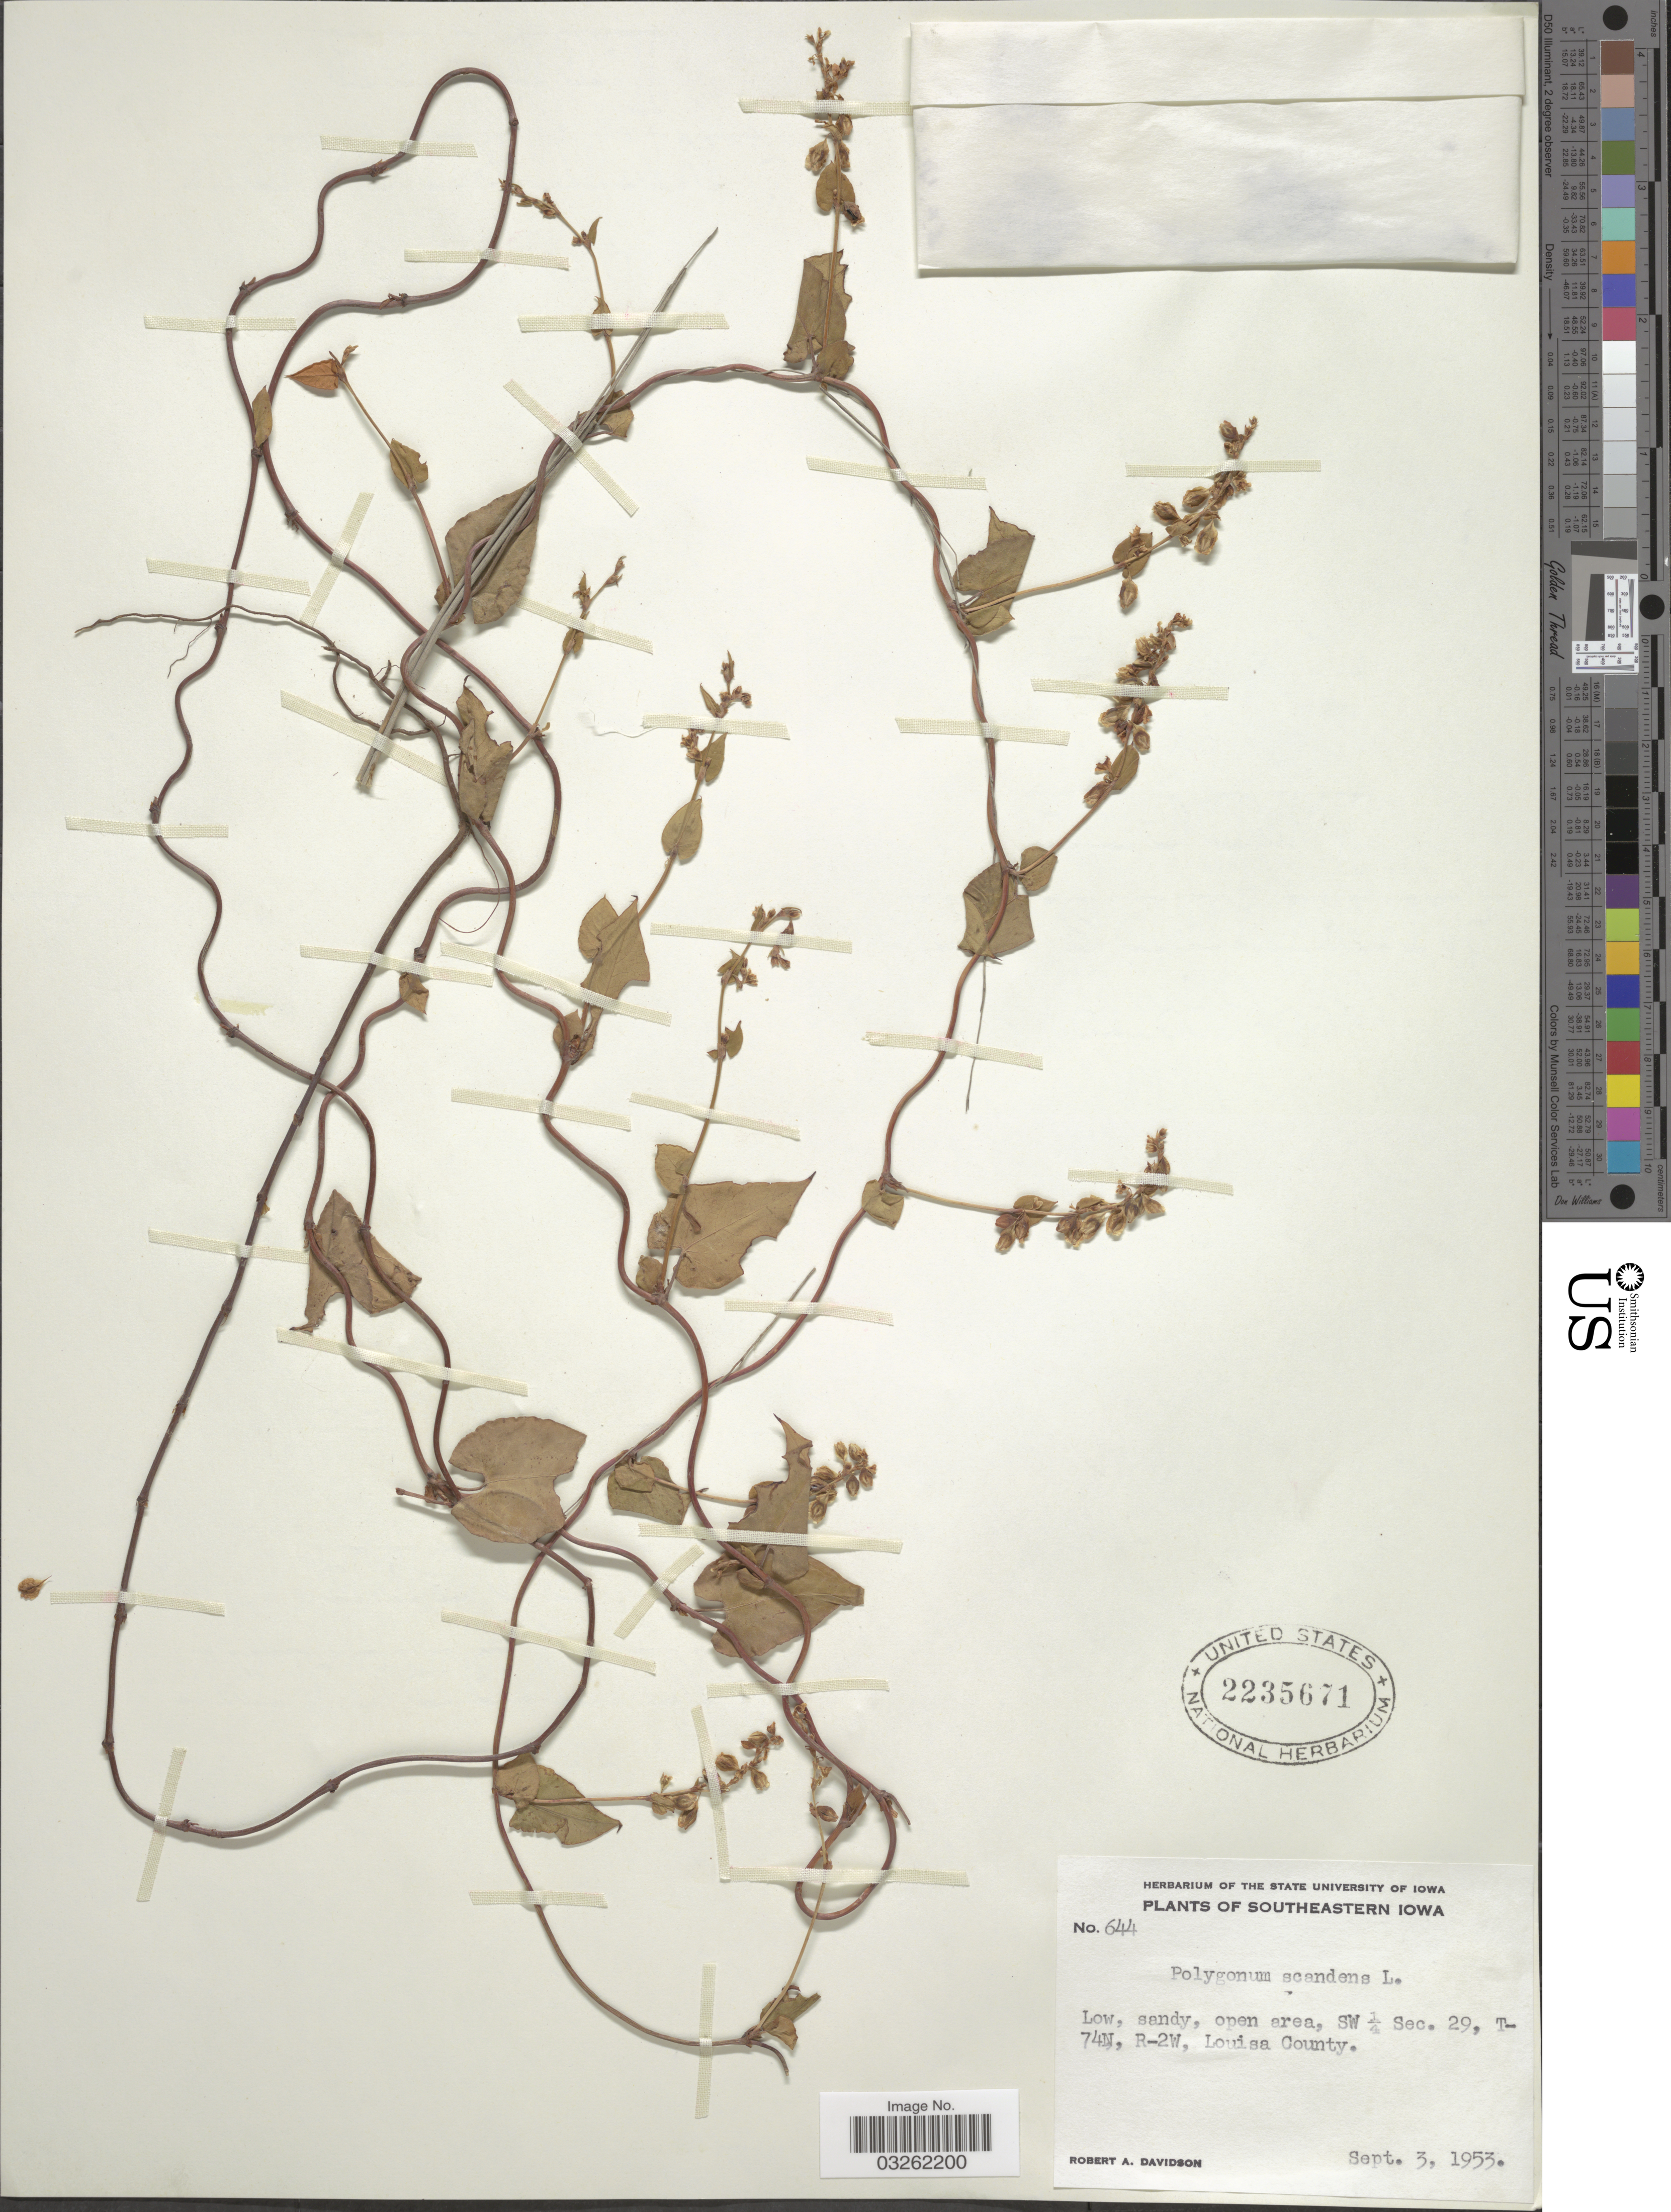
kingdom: Plantae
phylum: Tracheophyta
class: Magnoliopsida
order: Caryophyllales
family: Polygonaceae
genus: Fallopia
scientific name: Fallopia scandens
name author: (L.) Holub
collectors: R. A. Davidson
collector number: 644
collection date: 1953-09-03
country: United States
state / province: Iowa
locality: Southeastern Iowa. SW ¼ Sec. 29, T-74N, R-2W, Louisa County.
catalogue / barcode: US 2235671